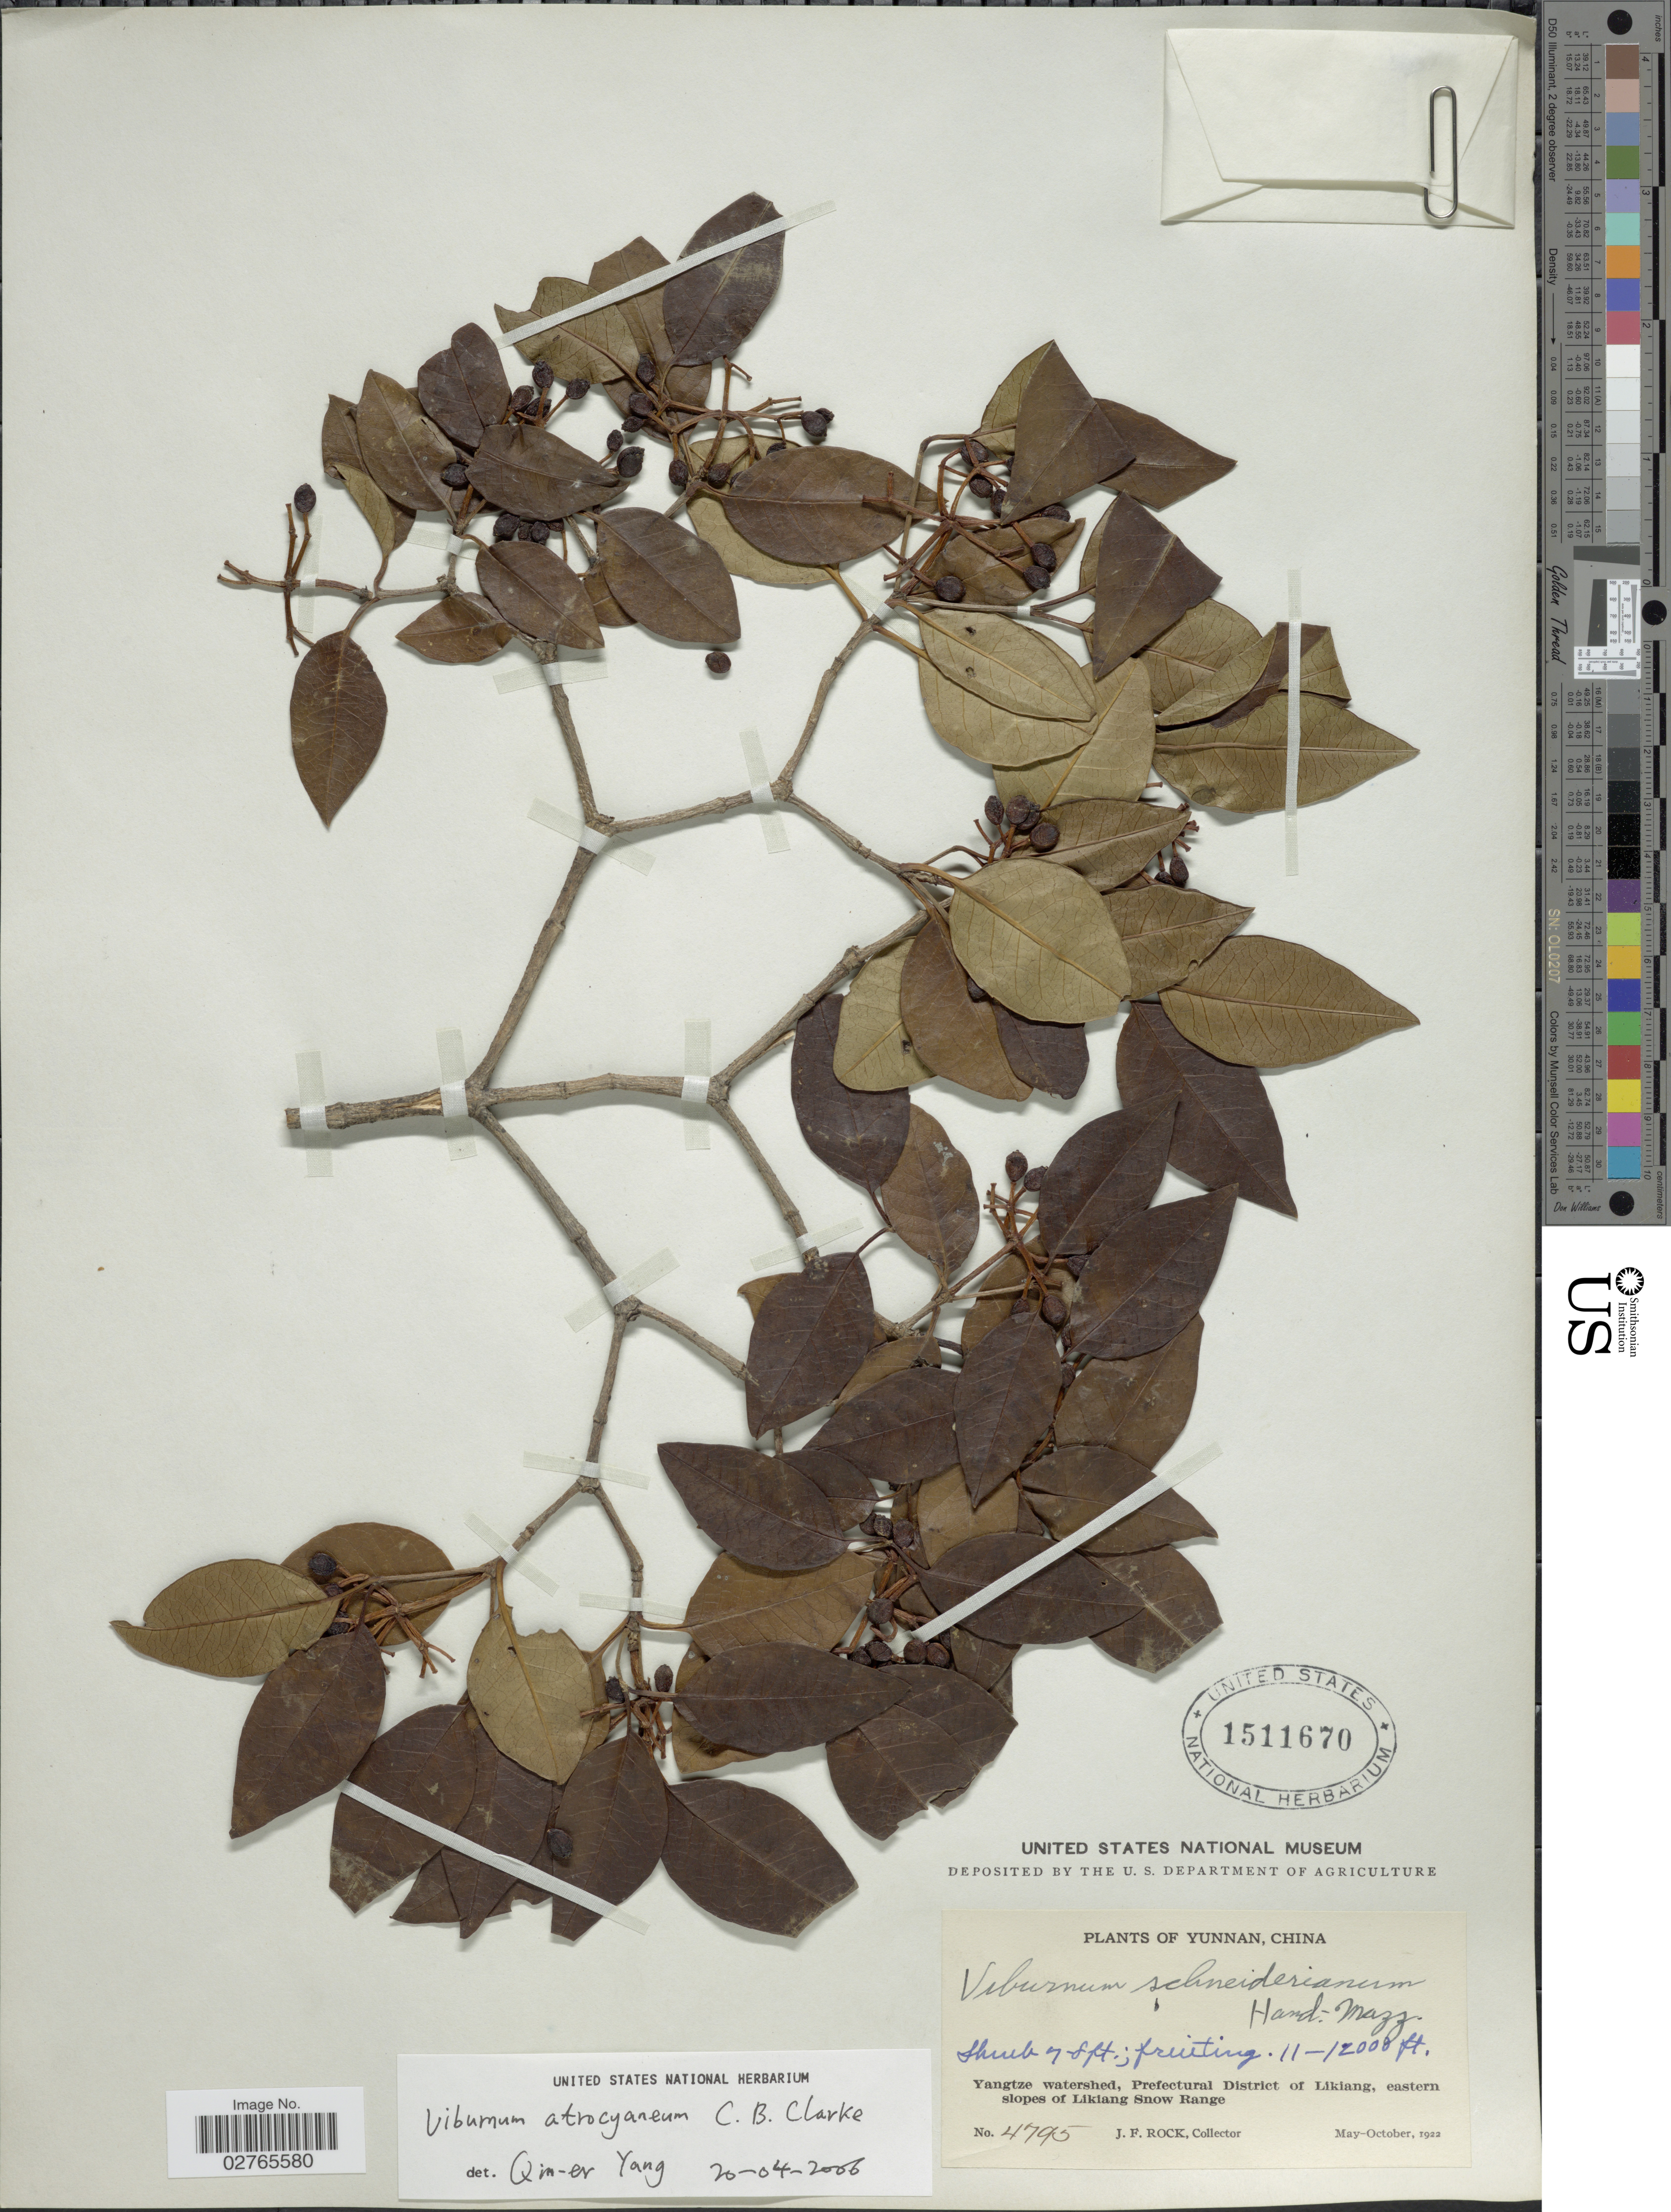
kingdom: Plantae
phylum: Tracheophyta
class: Magnoliopsida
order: Dipsacales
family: Viburnaceae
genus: Viburnum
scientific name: Viburnum atrocyaneum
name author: C.B. Clarke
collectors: J. Rock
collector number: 4795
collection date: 1922-05/1922-10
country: China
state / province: Yunnan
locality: Yangtze watershed, Prefectural District of Likiang, eastern slopes of Likiang Snow Range.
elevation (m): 335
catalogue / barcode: US 1511670